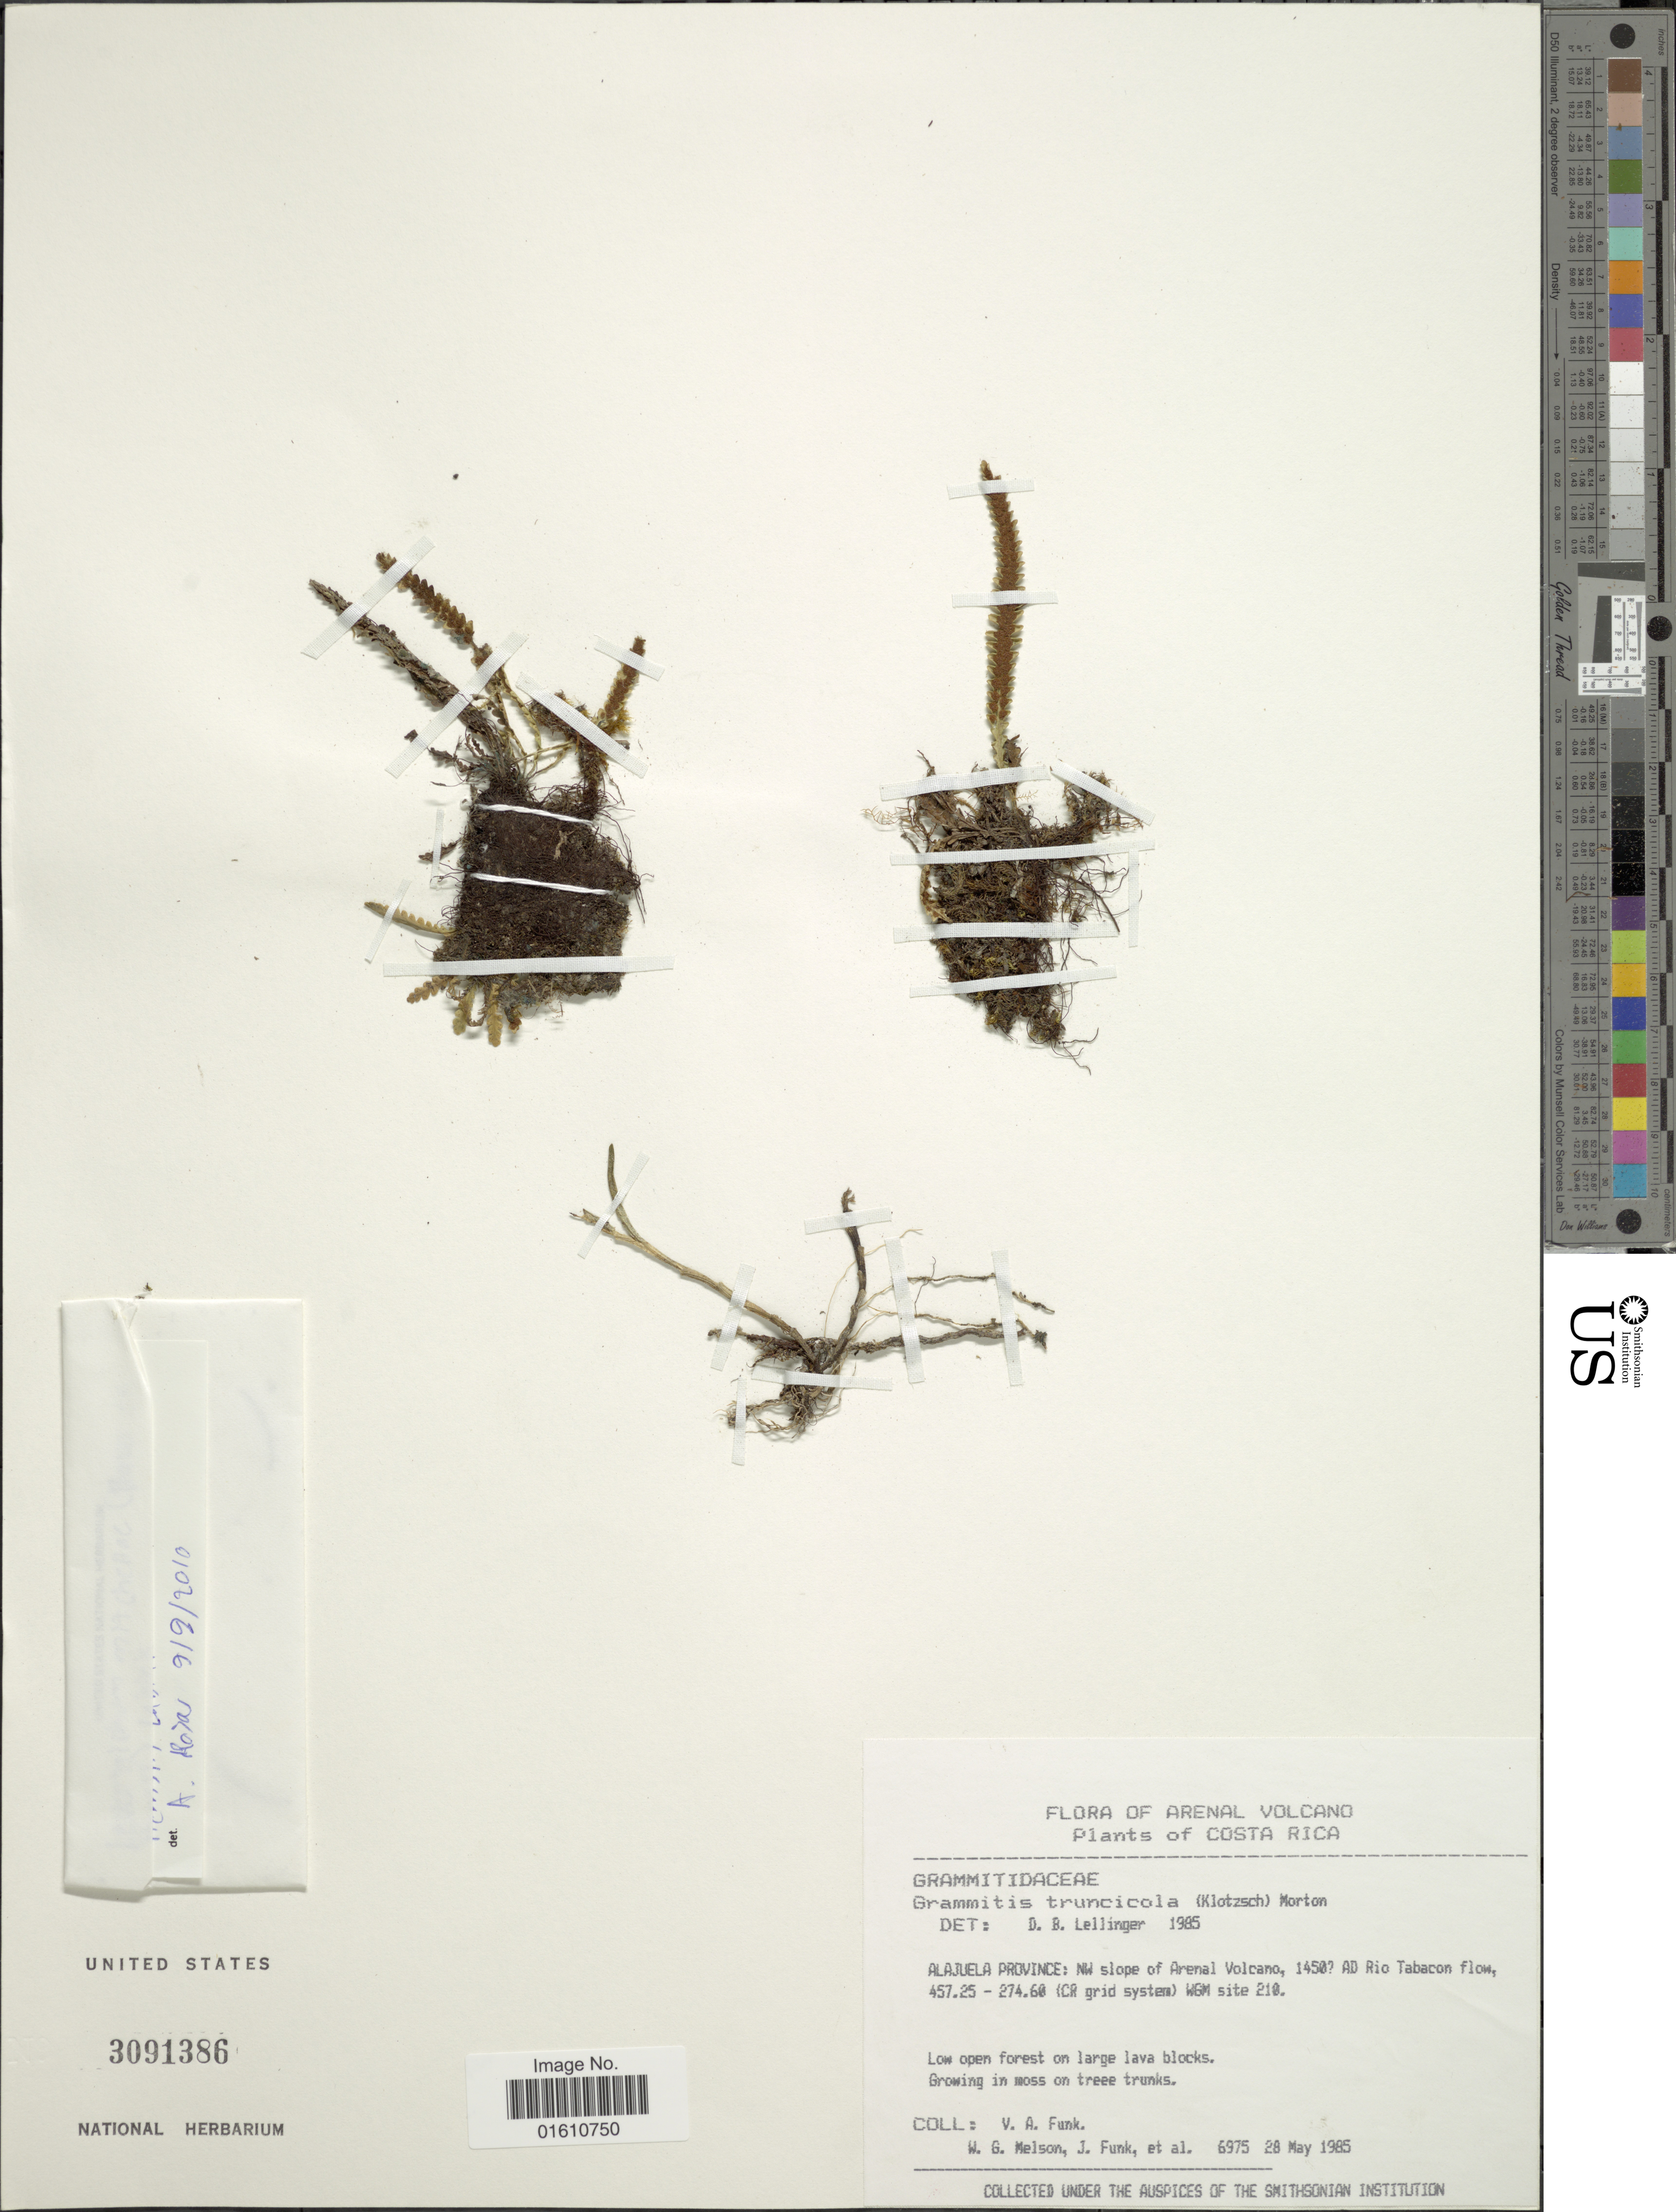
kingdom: Plantae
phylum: Tracheophyta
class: Polypodiopsida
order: Polypodiales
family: Polypodiaceae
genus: Moranopteris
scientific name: Moranopteris truncicola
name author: (Klotzsch) R. Y. Hirai & J. Prado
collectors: V. Funk, W. Melson, J. Funk & et al.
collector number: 6975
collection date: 1985-05-28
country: Costa Rica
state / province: Alajuela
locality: Alajuela Province: NW slope of Arenal Volcano, 1450 [unsure placement] AD Rio Tabacon flow, 457.25-274.60 (CR grid System) WGM site 210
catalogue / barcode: US 3091386